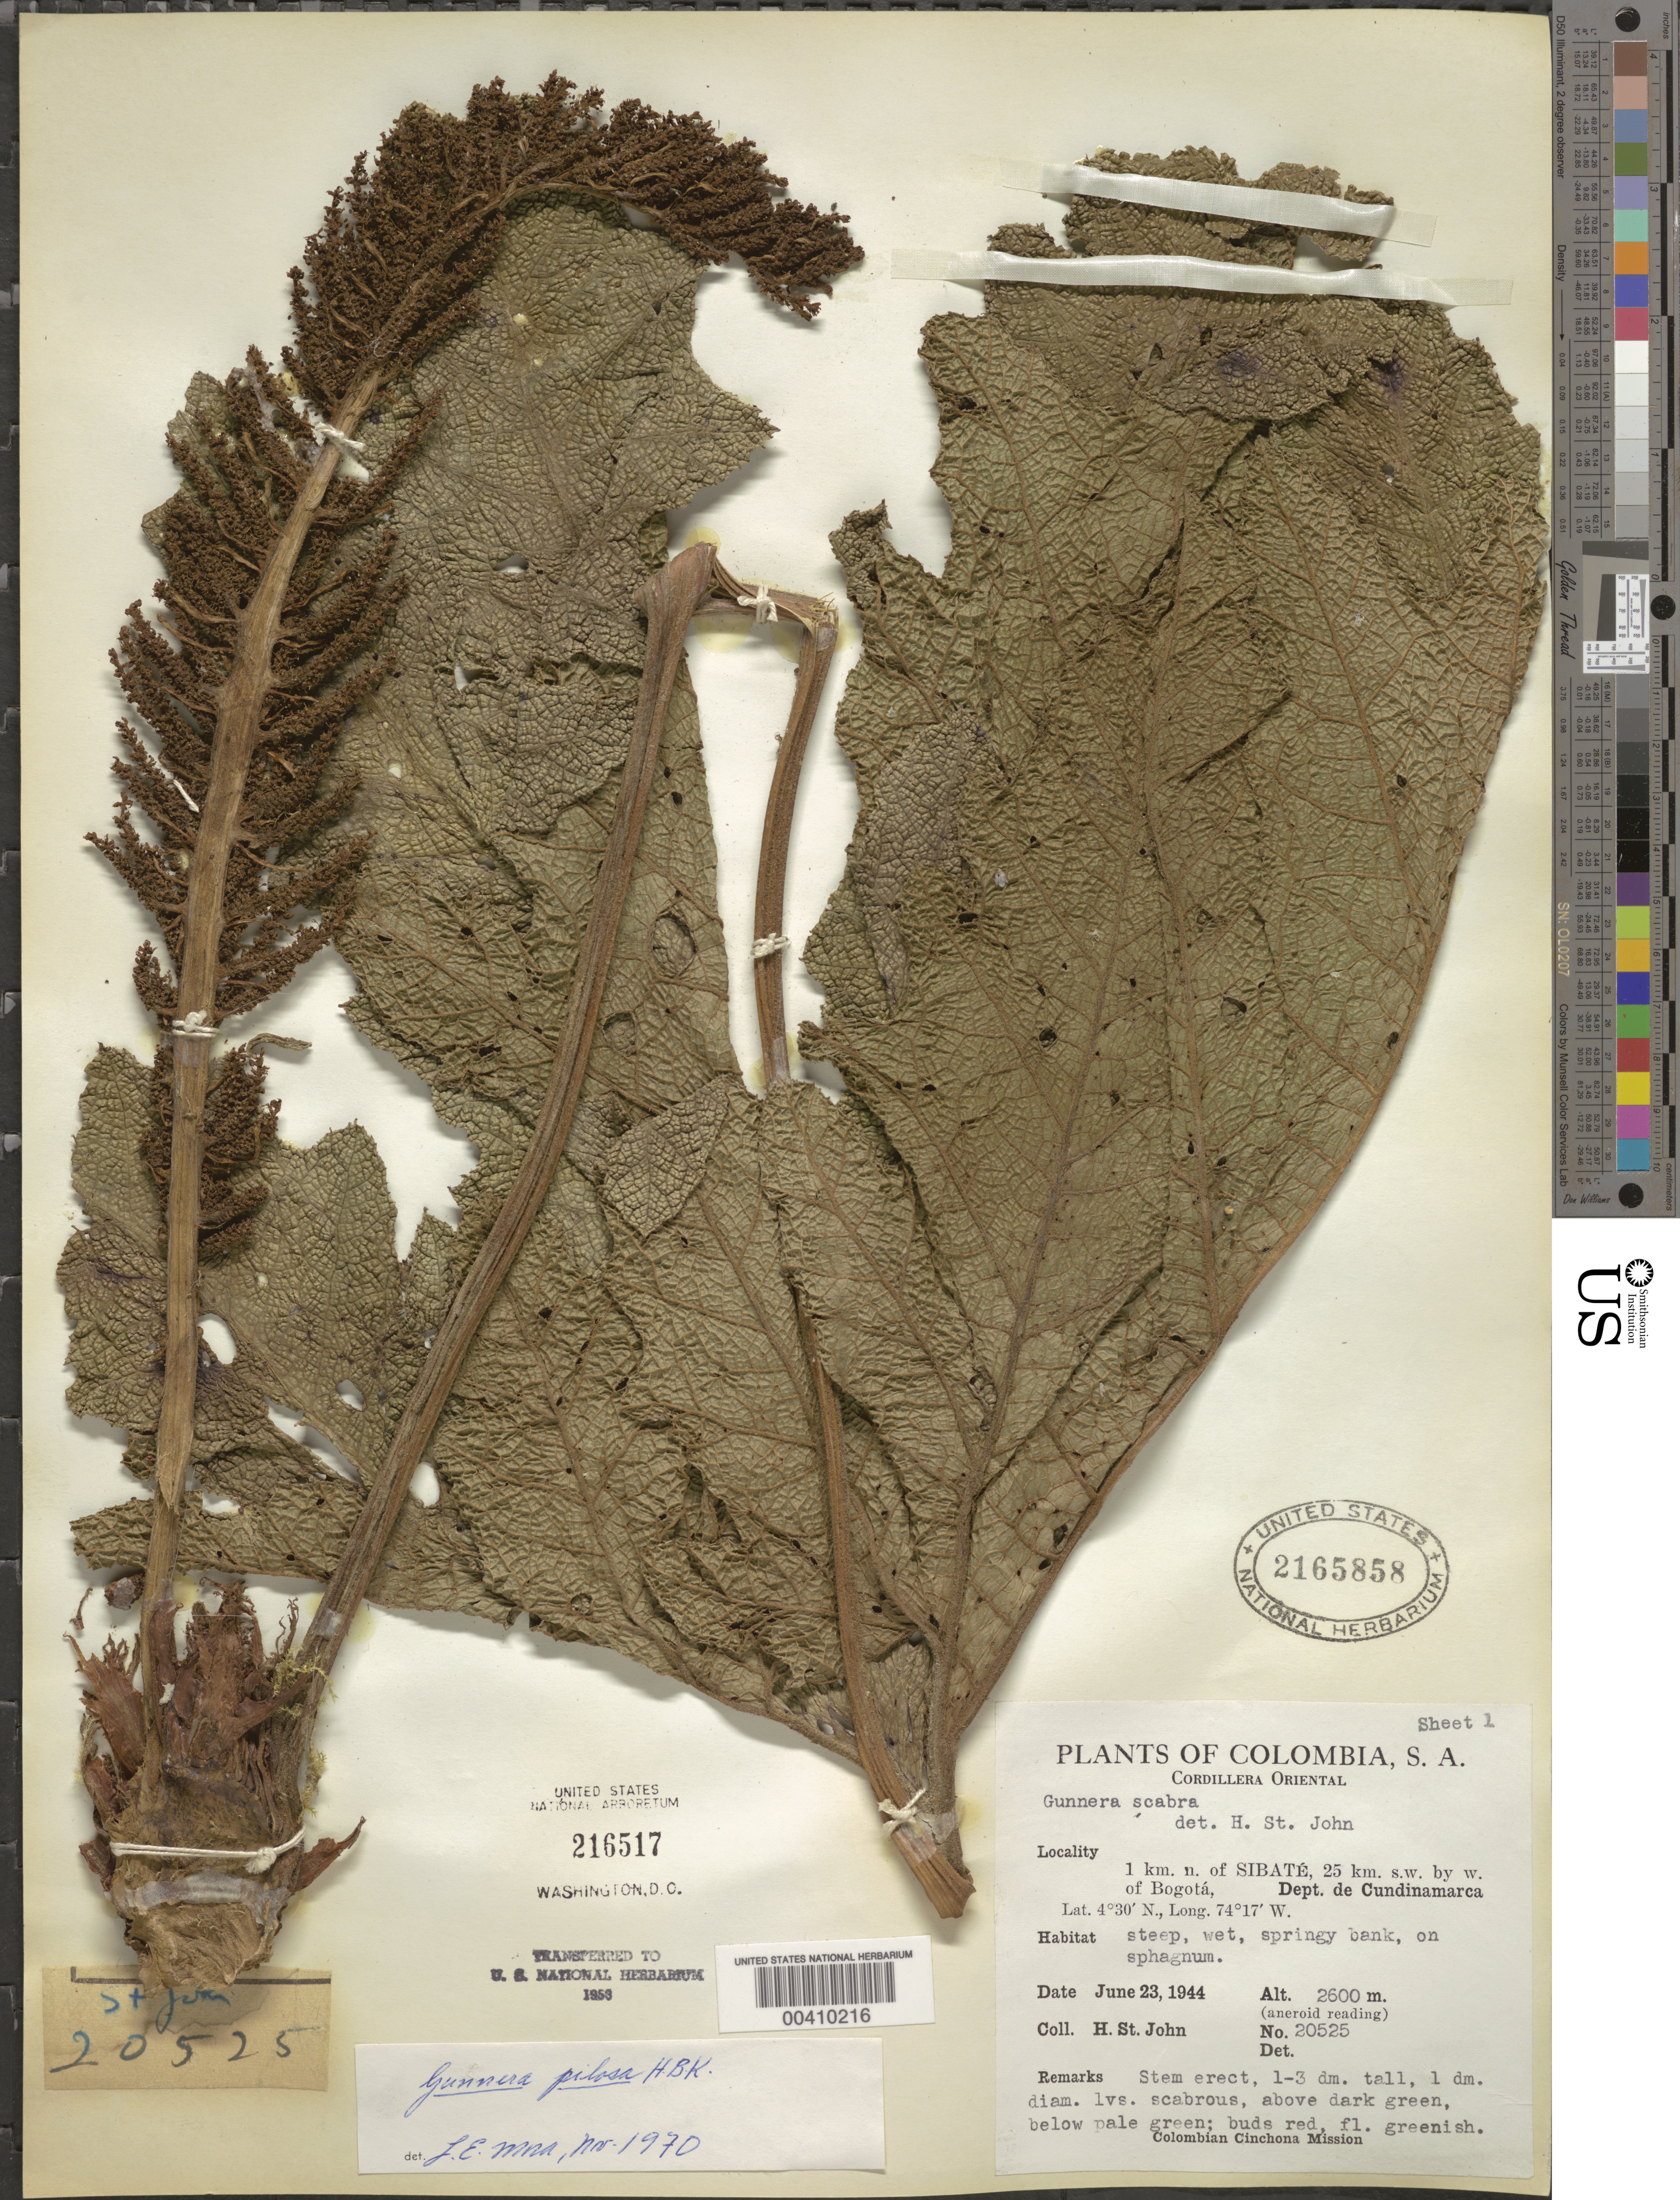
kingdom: Plantae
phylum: Tracheophyta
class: Magnoliopsida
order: Gunnerales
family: Gunneraceae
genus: Gunnera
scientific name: Gunnera pilosa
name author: Kunth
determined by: Mora-Osejo, L. E.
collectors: H. St. John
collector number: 20525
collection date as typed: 23 Jun 1944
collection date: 1944-06-23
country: Colombia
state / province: Cundinamarca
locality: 1 km N of Sibaté, 25 km WSW of Bogatá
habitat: steep, wet, springy bank, on sphagnum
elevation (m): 2600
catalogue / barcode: US 2165858